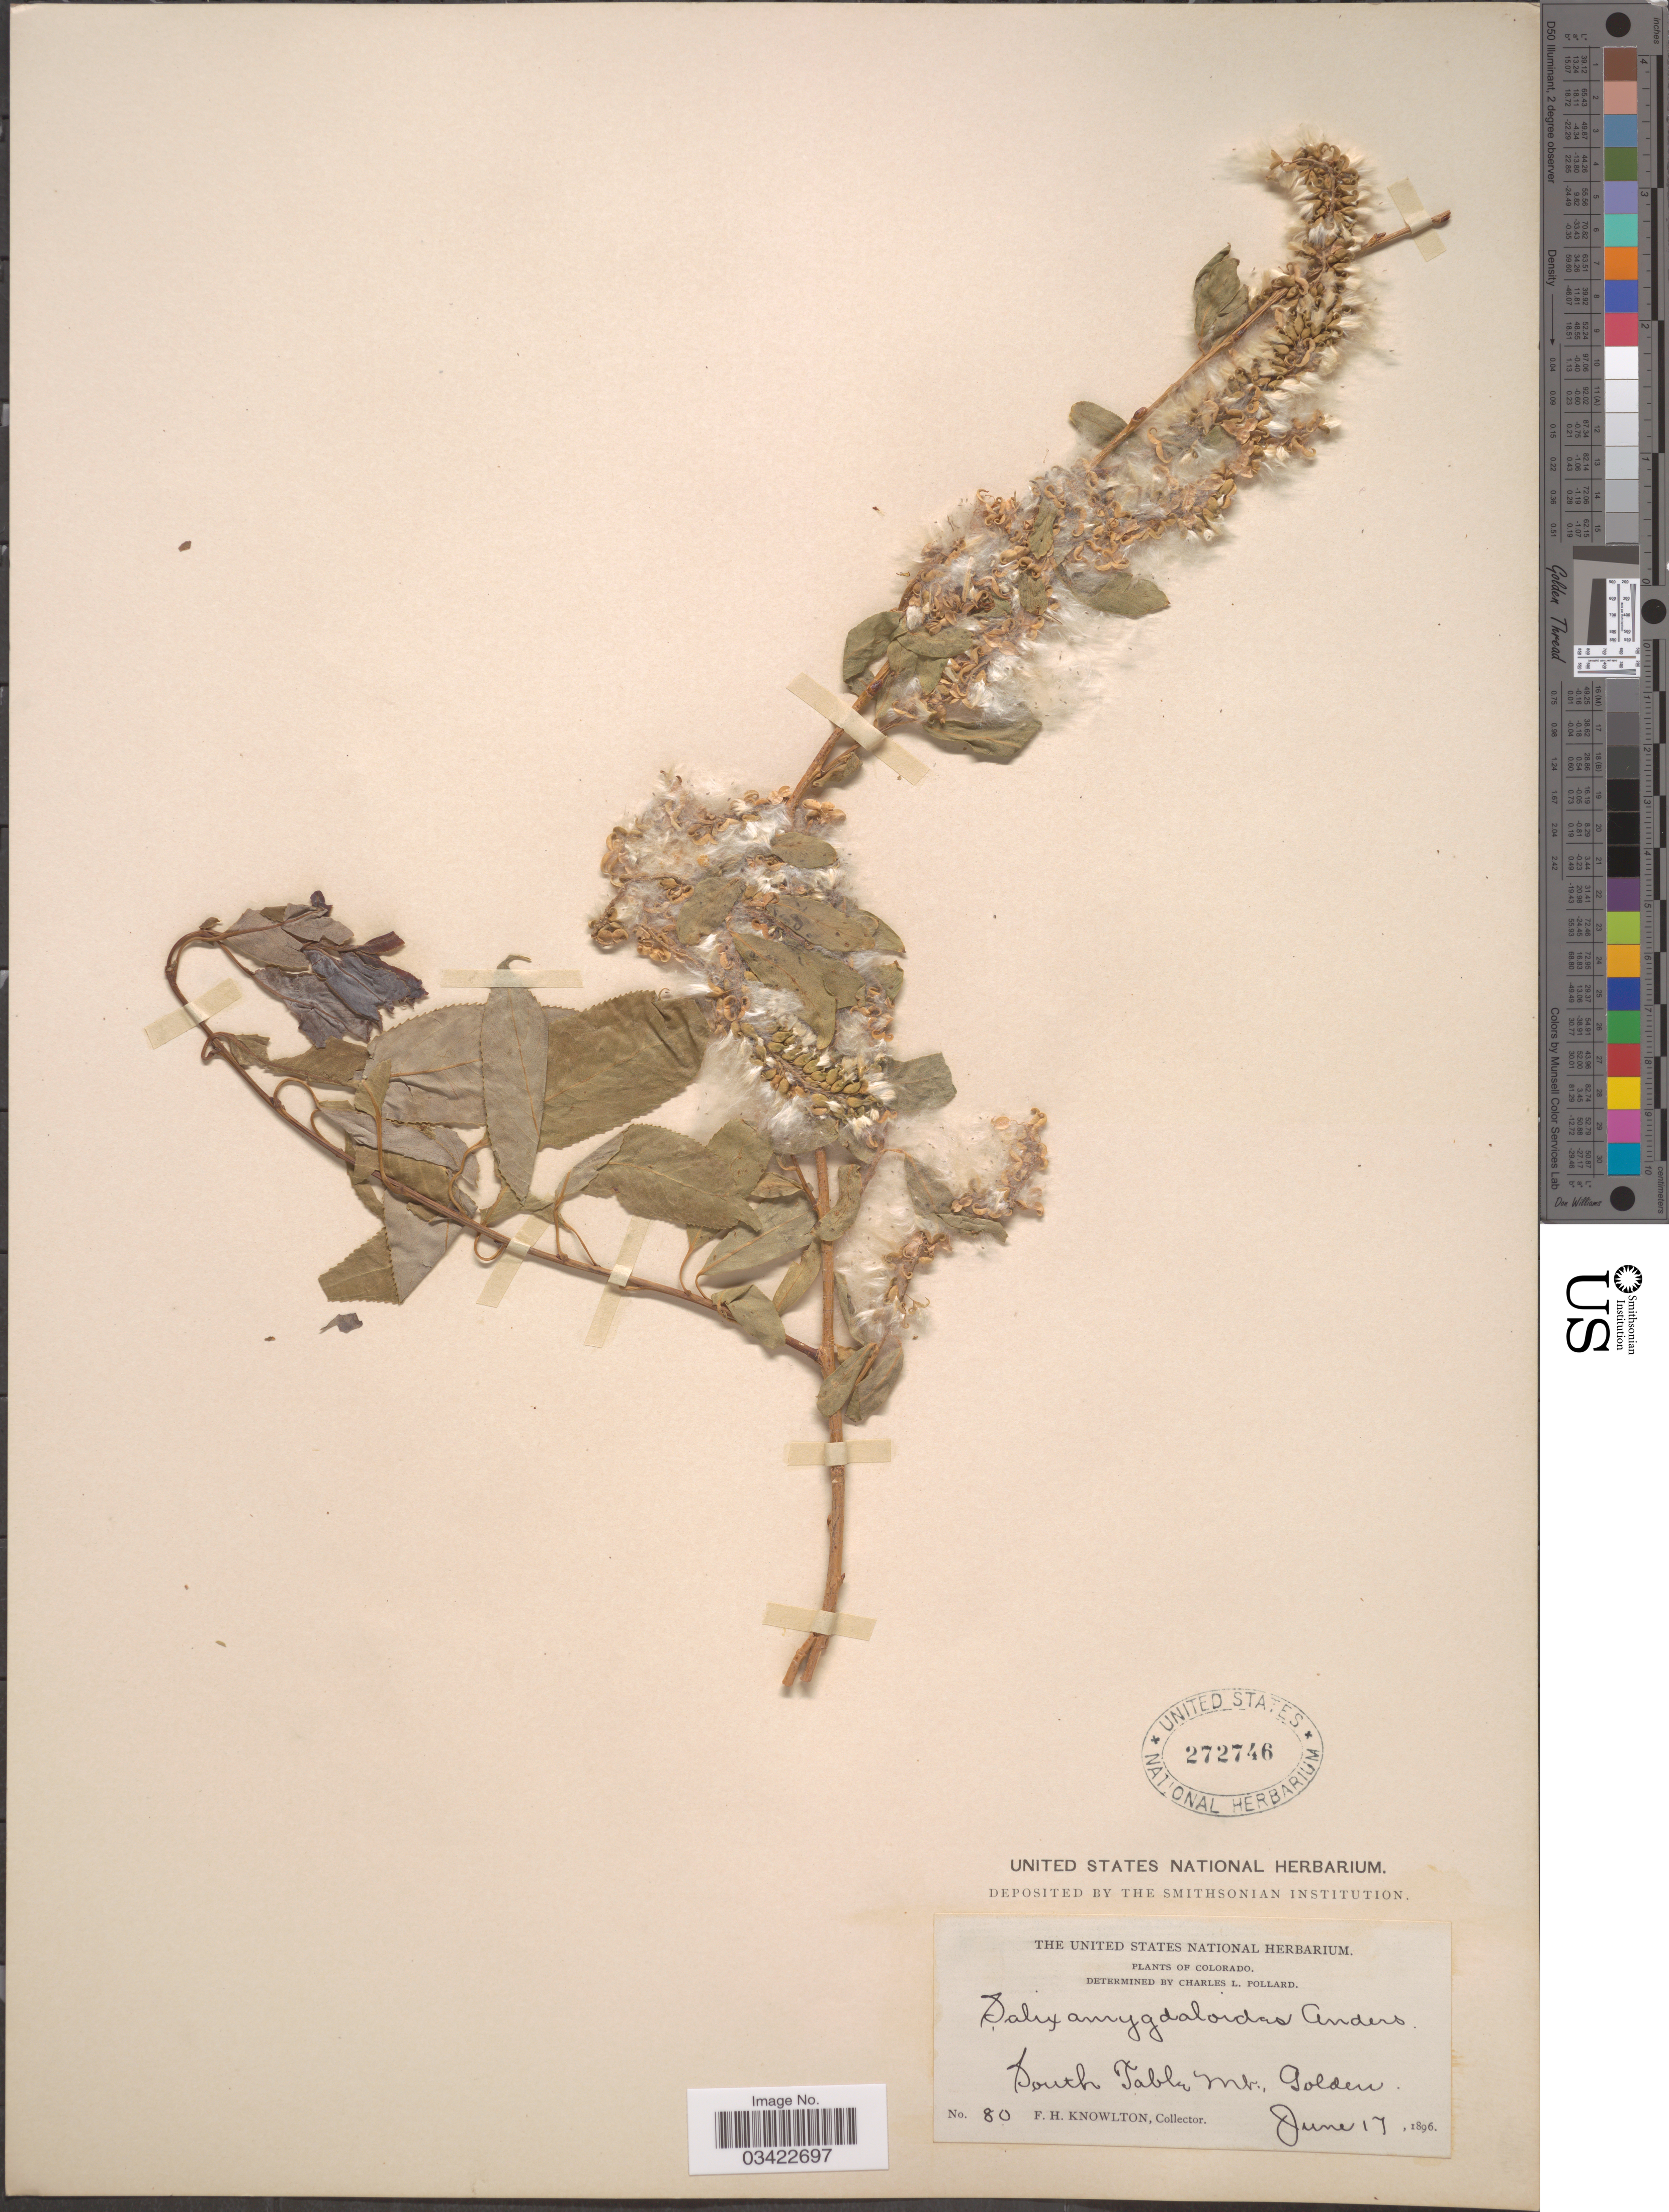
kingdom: Plantae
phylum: Tracheophyta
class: Magnoliopsida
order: Malpighiales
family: Salicaceae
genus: Salix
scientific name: Salix amygdaloides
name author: Andersson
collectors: F. H. Knowlton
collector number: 80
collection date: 1896-06-17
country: United States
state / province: Colorado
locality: South Table Mt., Golden.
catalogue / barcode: US 272746